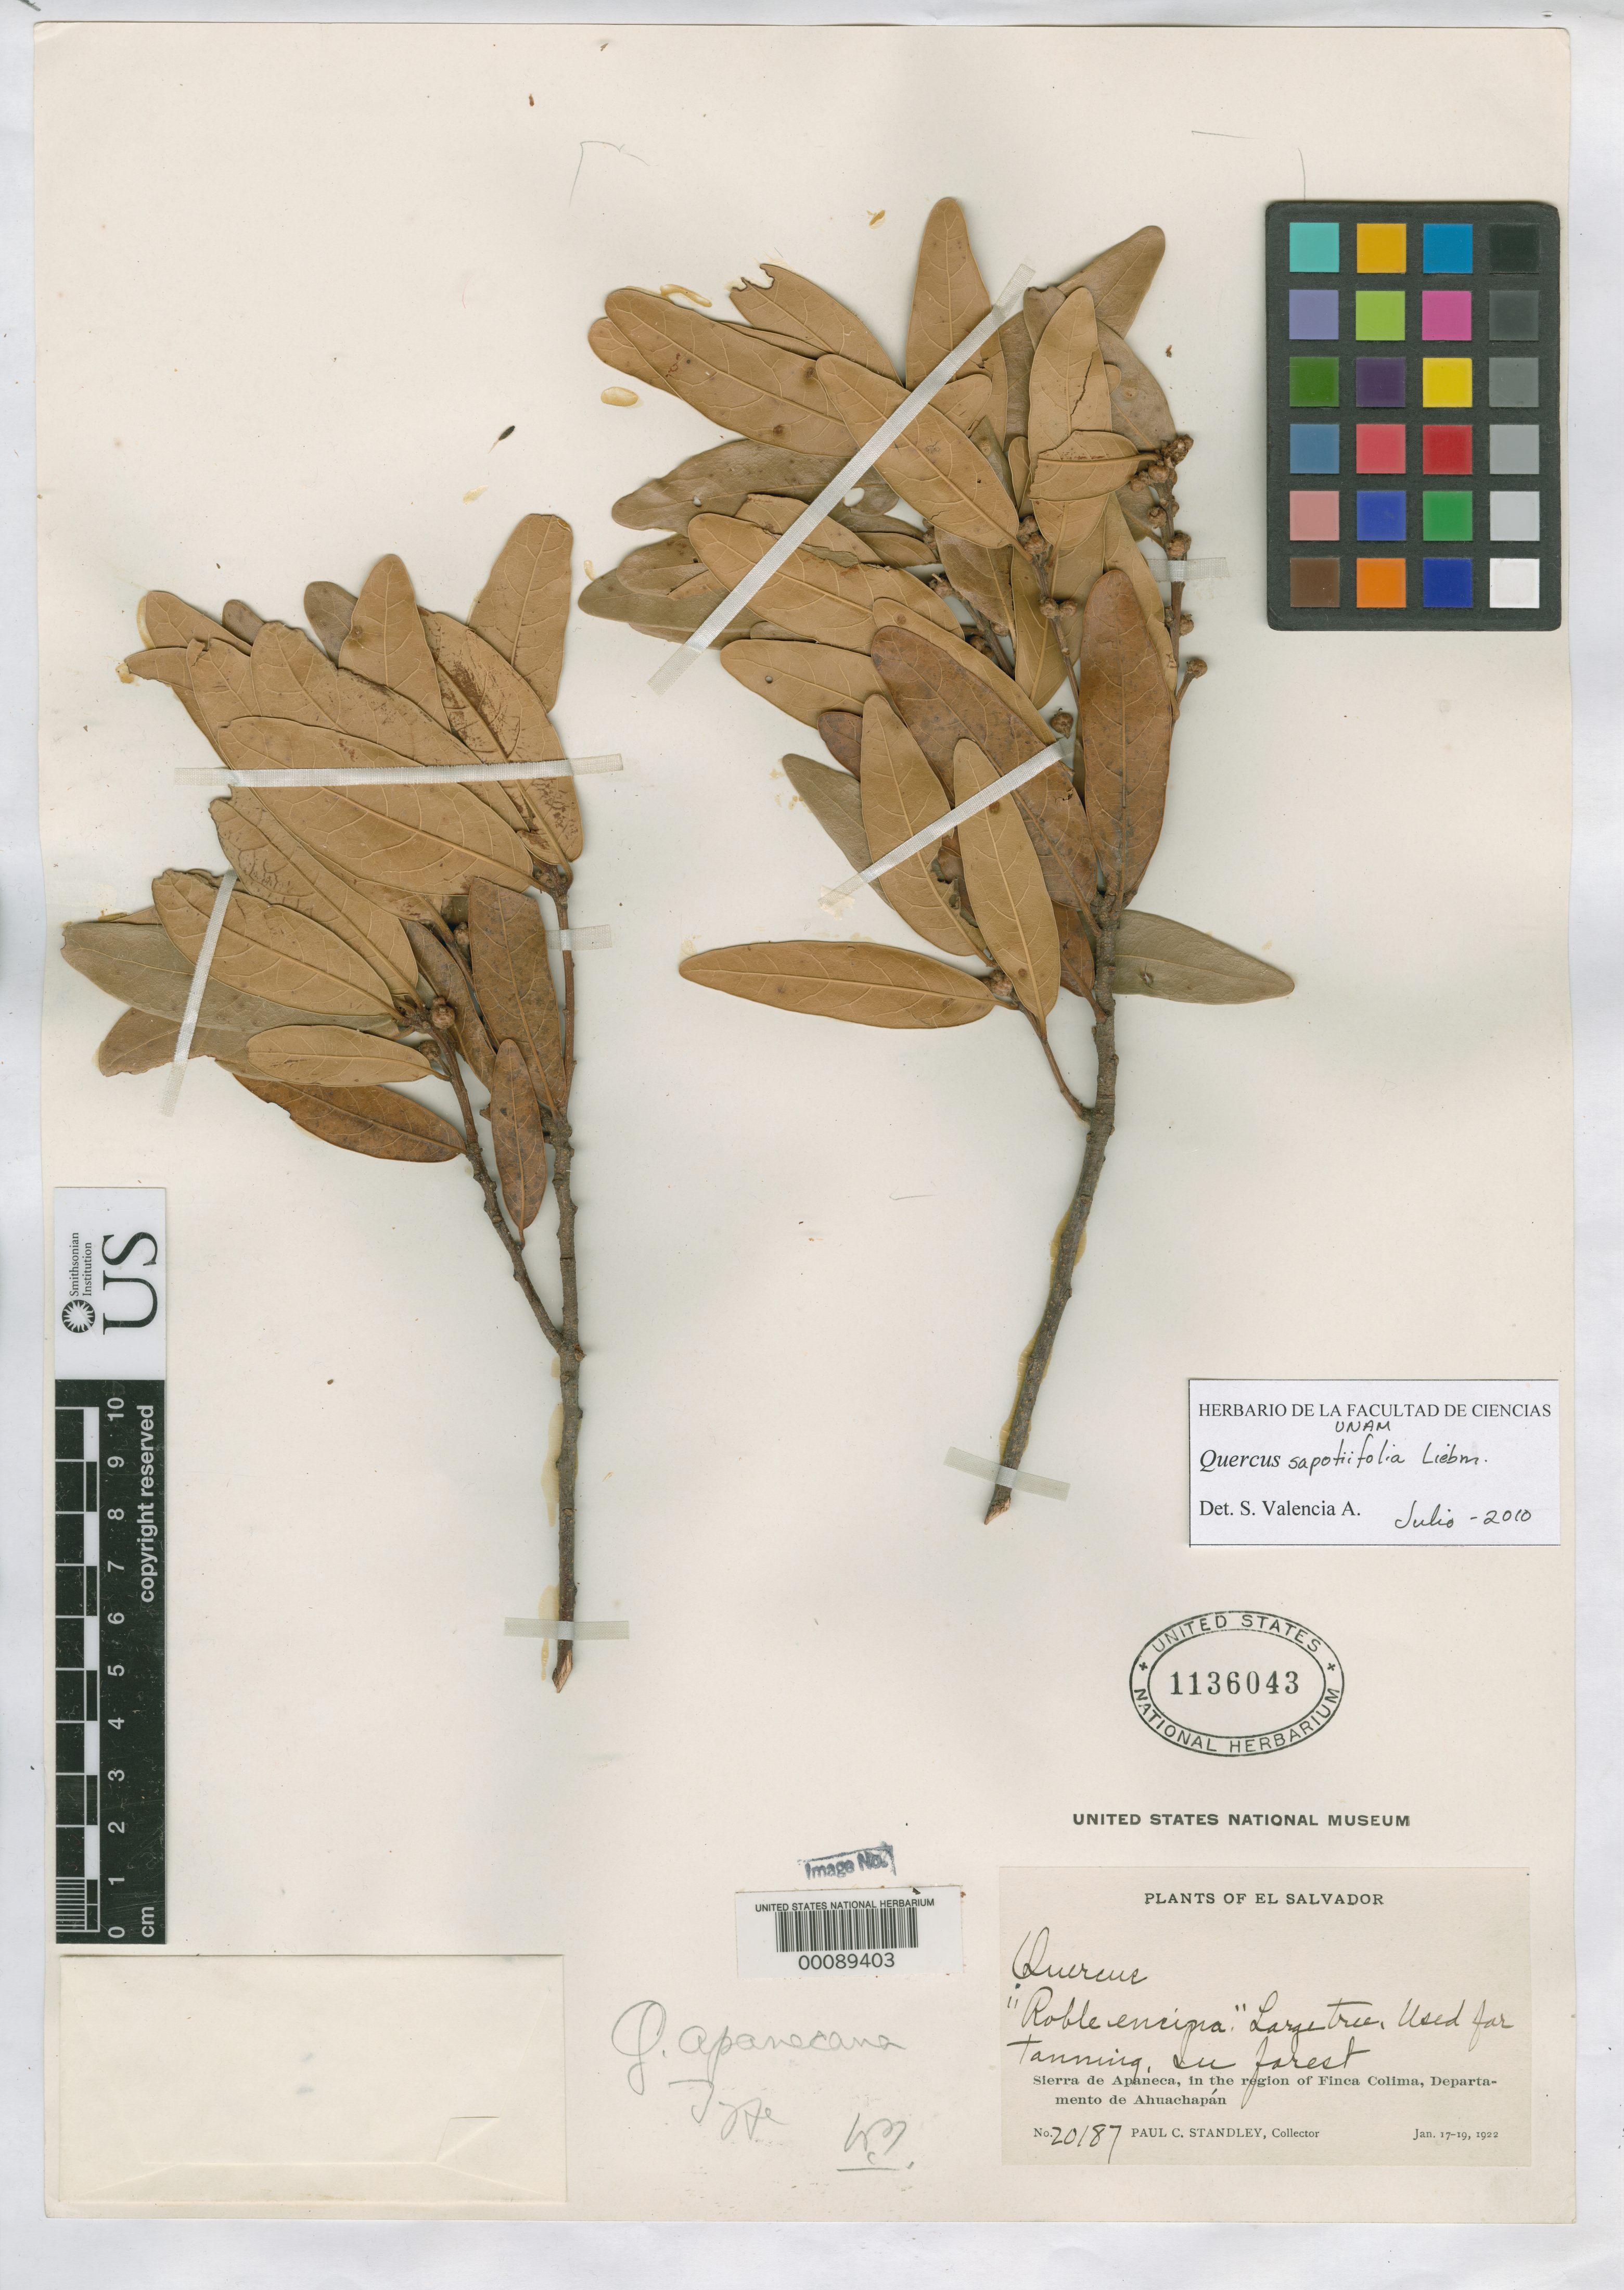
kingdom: Plantae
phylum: Tracheophyta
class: Magnoliopsida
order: Fagales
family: Fagaceae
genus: Quercus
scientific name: Quercus apanecana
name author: Trel.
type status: Holotype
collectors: P. C. Standley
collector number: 20187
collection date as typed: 17 Jan 1922 to 19 Jan 1922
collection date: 1922-01-17/1922-01-19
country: El Salvador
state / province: Ahuachapán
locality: Finca Colima, Sierra de Apaneca.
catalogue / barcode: US 1136043